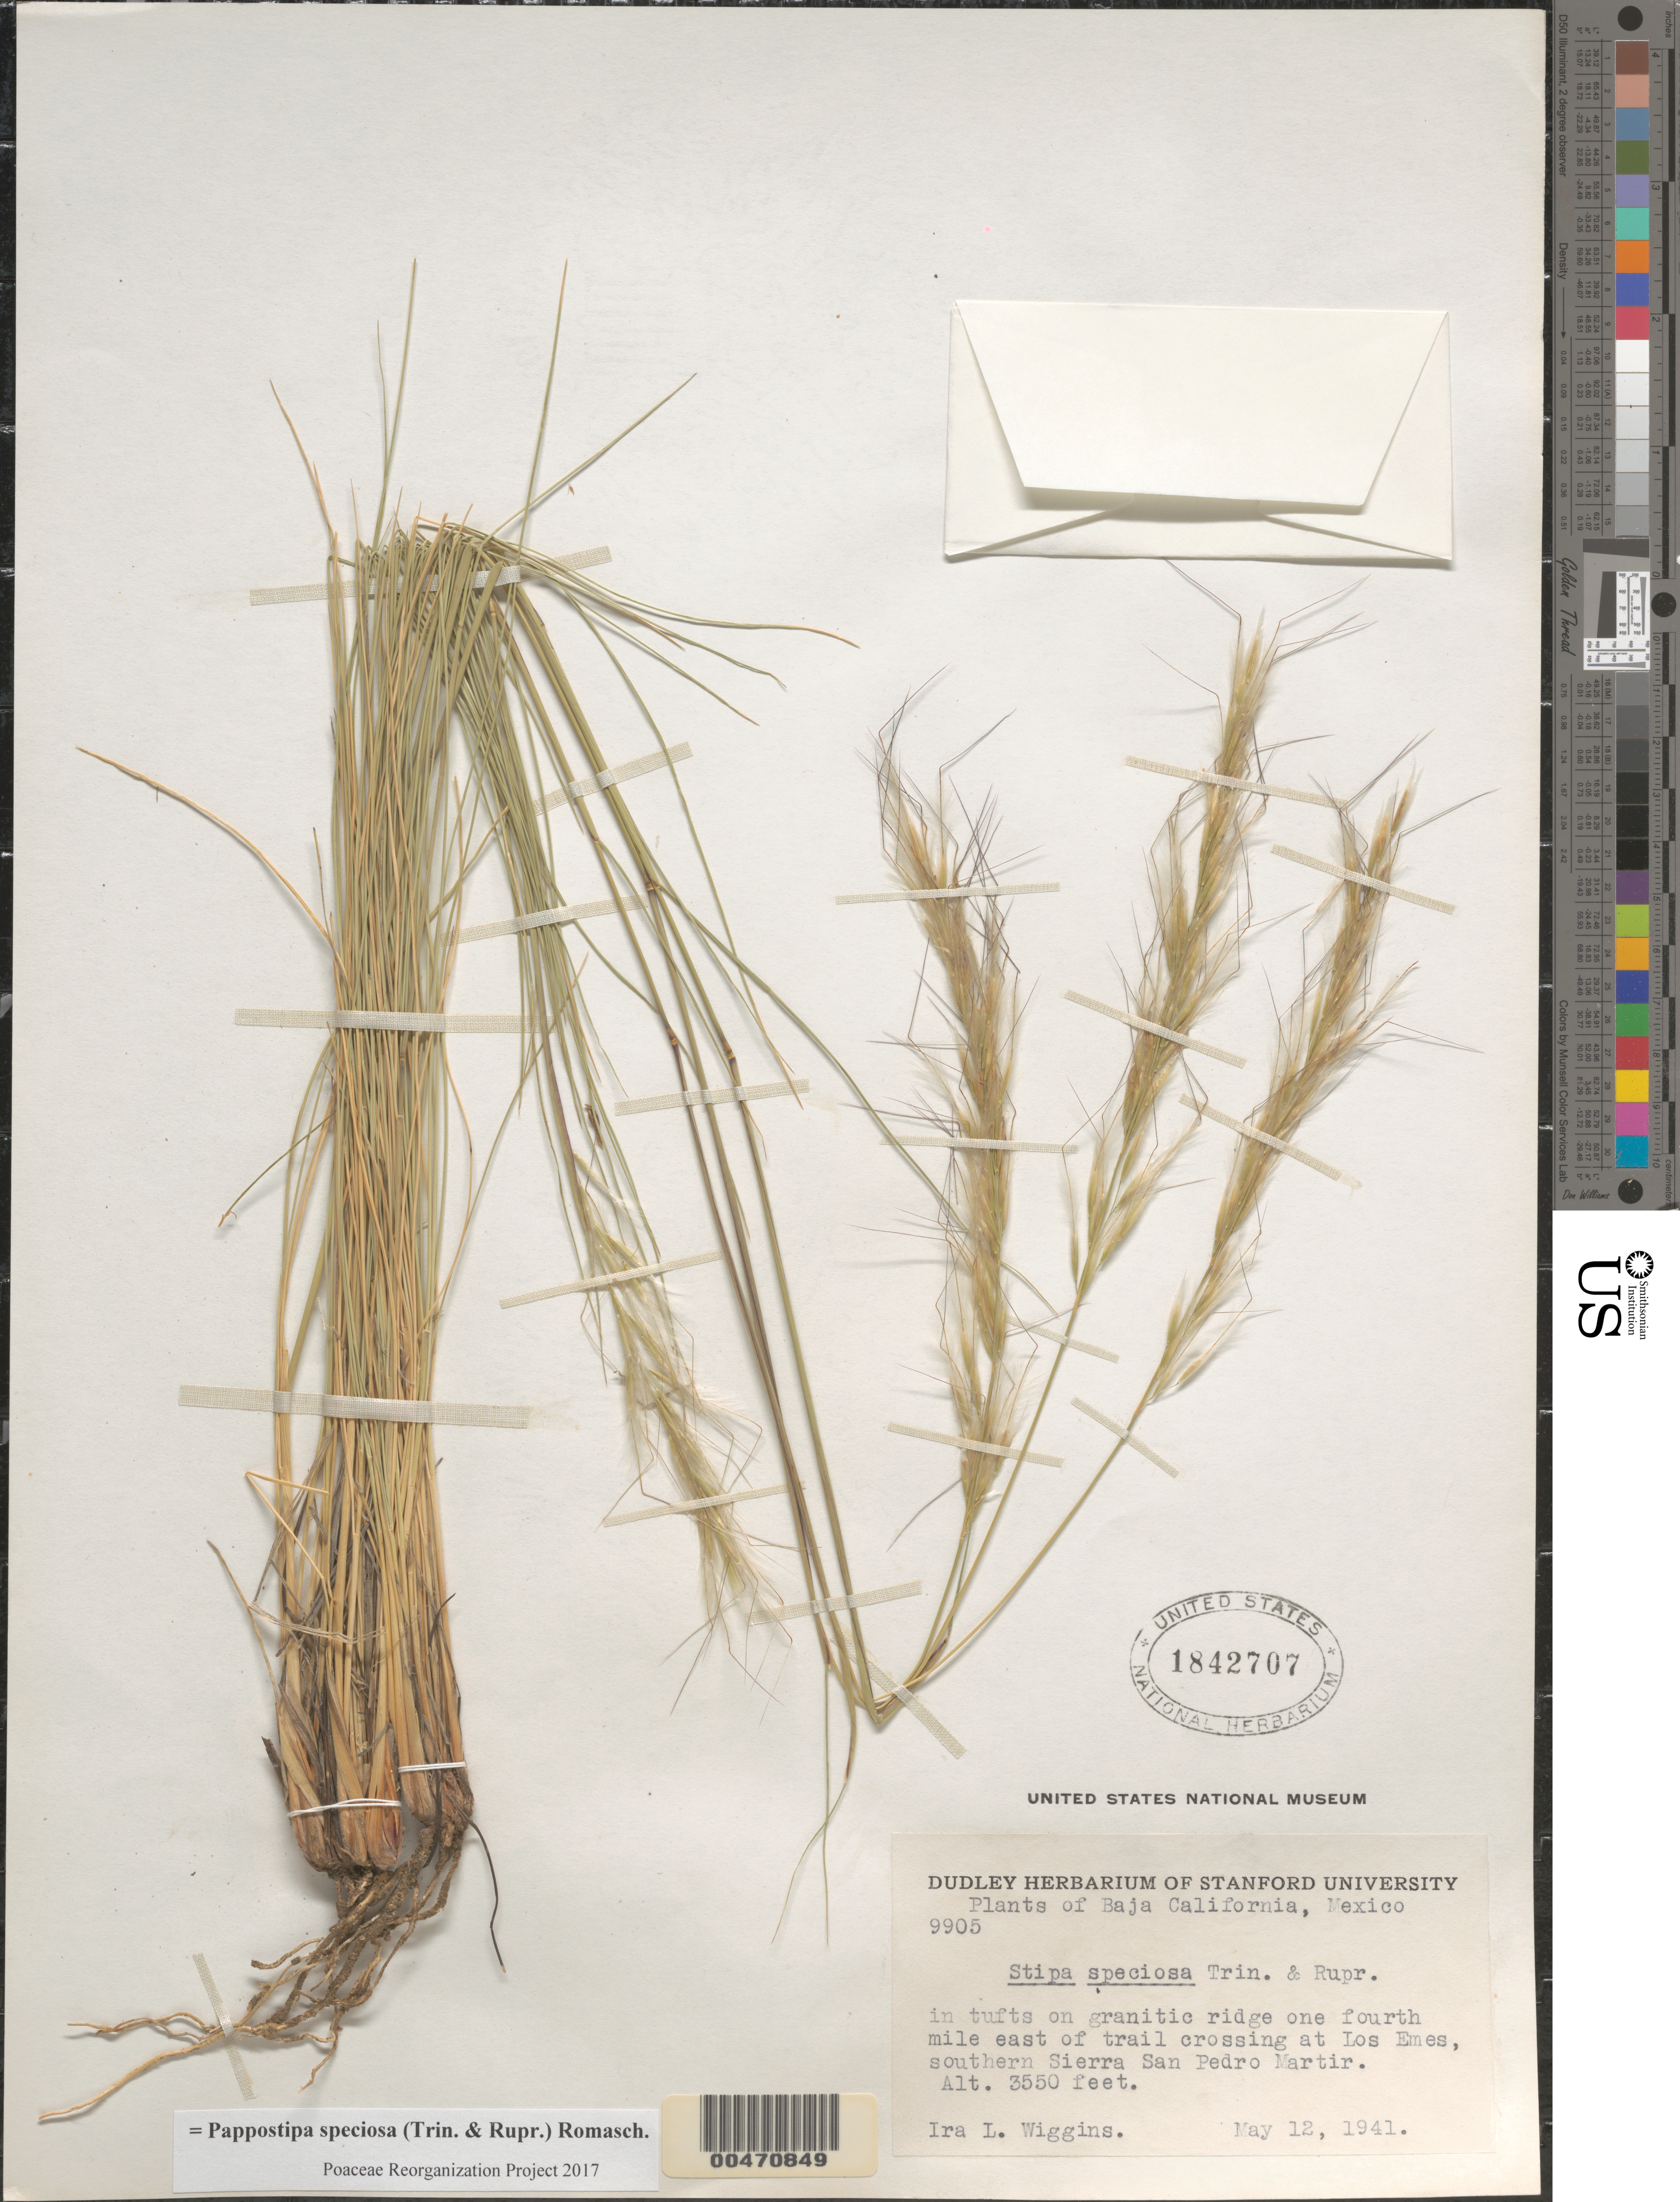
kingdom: Plantae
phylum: Tracheophyta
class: Liliopsida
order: Poales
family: Poaceae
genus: Pappostipa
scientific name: Pappostipa speciosa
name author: (Trin. & Rupr.) Romasch.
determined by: Poaceae Reorganization Project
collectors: I. L. Wiggins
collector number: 9905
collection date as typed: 12 May 1941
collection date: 1941-05-12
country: Mexico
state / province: Baja California Norte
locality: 0.25 mi E of trail crossing at Los Emes, S Sierra San Pedro Martir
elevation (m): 1082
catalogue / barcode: US 1842707